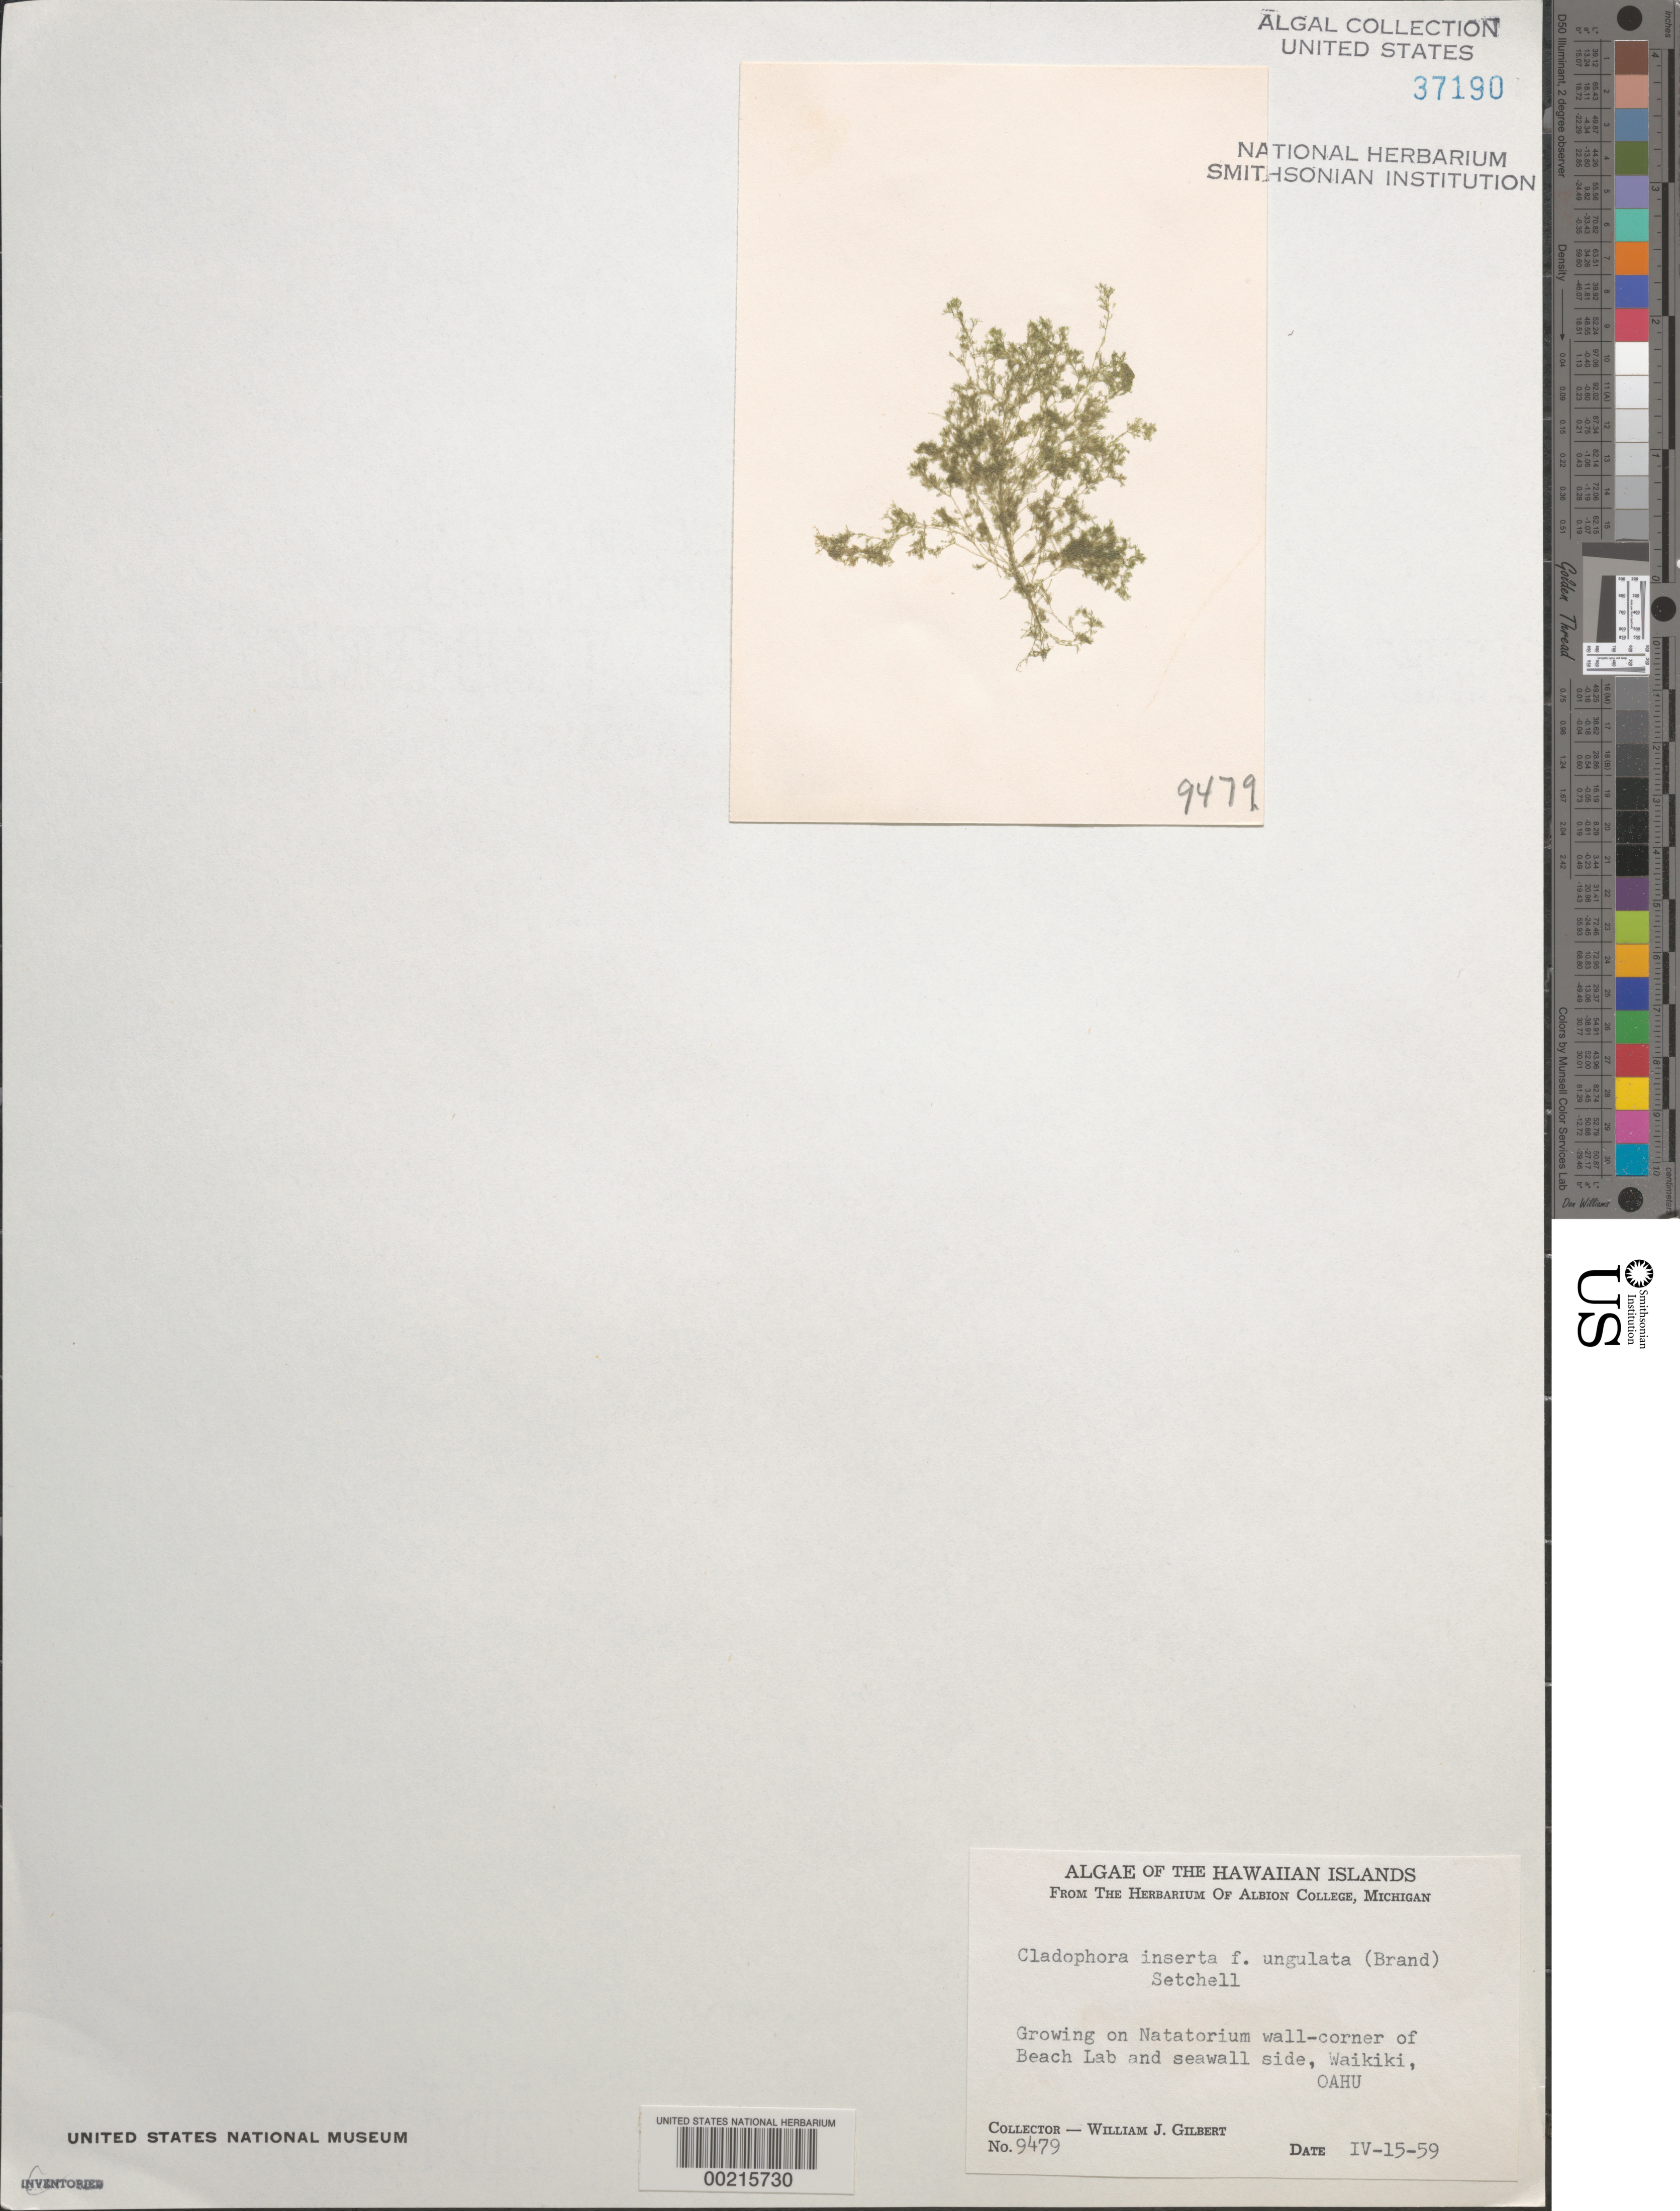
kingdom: Plantae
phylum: Chlorophyta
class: Ulvophyceae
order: Cladophorales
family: Cladophoraceae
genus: Cladophora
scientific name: Cladophora vagabunda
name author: (L.) C. Hoek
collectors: W. J. Gilbert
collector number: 9479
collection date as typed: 15 Apr 1959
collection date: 1959-04-15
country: United States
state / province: Hawaii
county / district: Honolulu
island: Oahu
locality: Waikiki, Natatorium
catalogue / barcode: US 37190